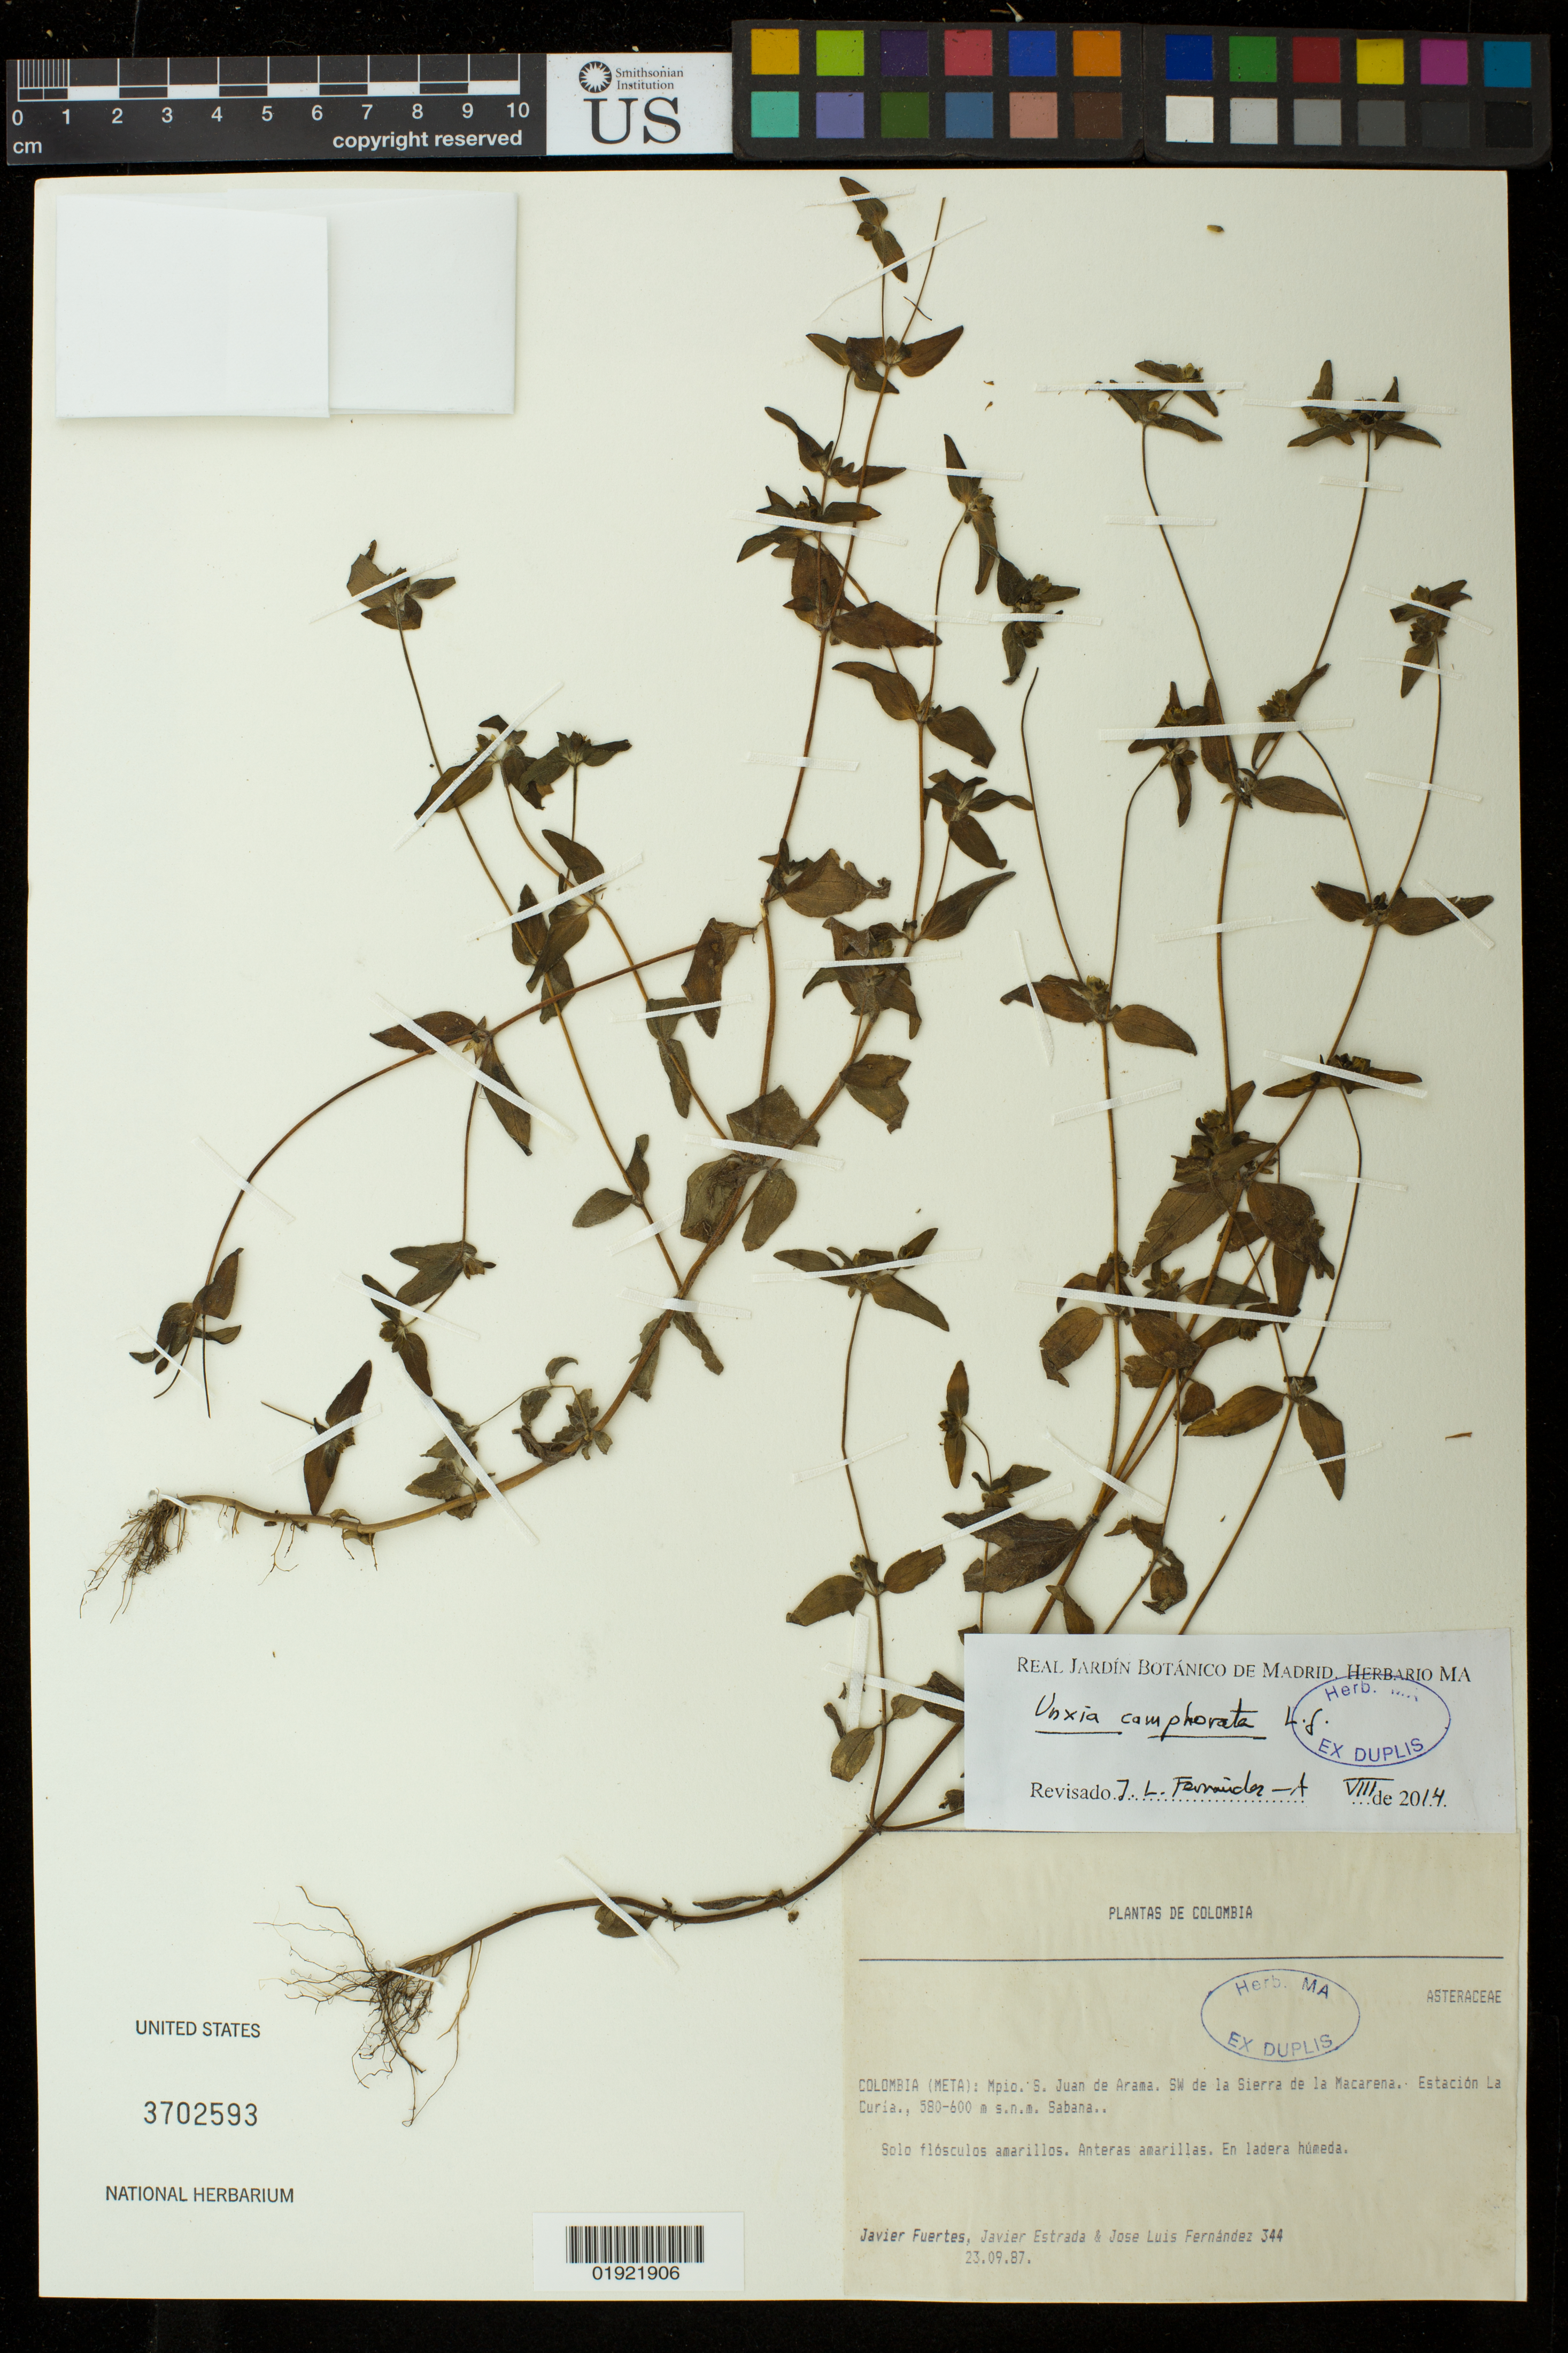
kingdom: Plantae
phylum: Tracheophyta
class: Magnoliopsida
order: Asterales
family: Asteraceae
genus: Unxia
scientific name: Unxia camphorata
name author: L. f.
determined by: Fernández-Alonso, J. L.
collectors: J. Fuertes, J. Estrada & J. Fernandez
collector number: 344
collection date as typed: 23.09.87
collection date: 1987-09-23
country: Colombia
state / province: Meta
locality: Mpio. S. Juan Arama. SW de la Sierra de la Macarena. Estacion La Curia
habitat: Sabana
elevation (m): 580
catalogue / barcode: US 3702593